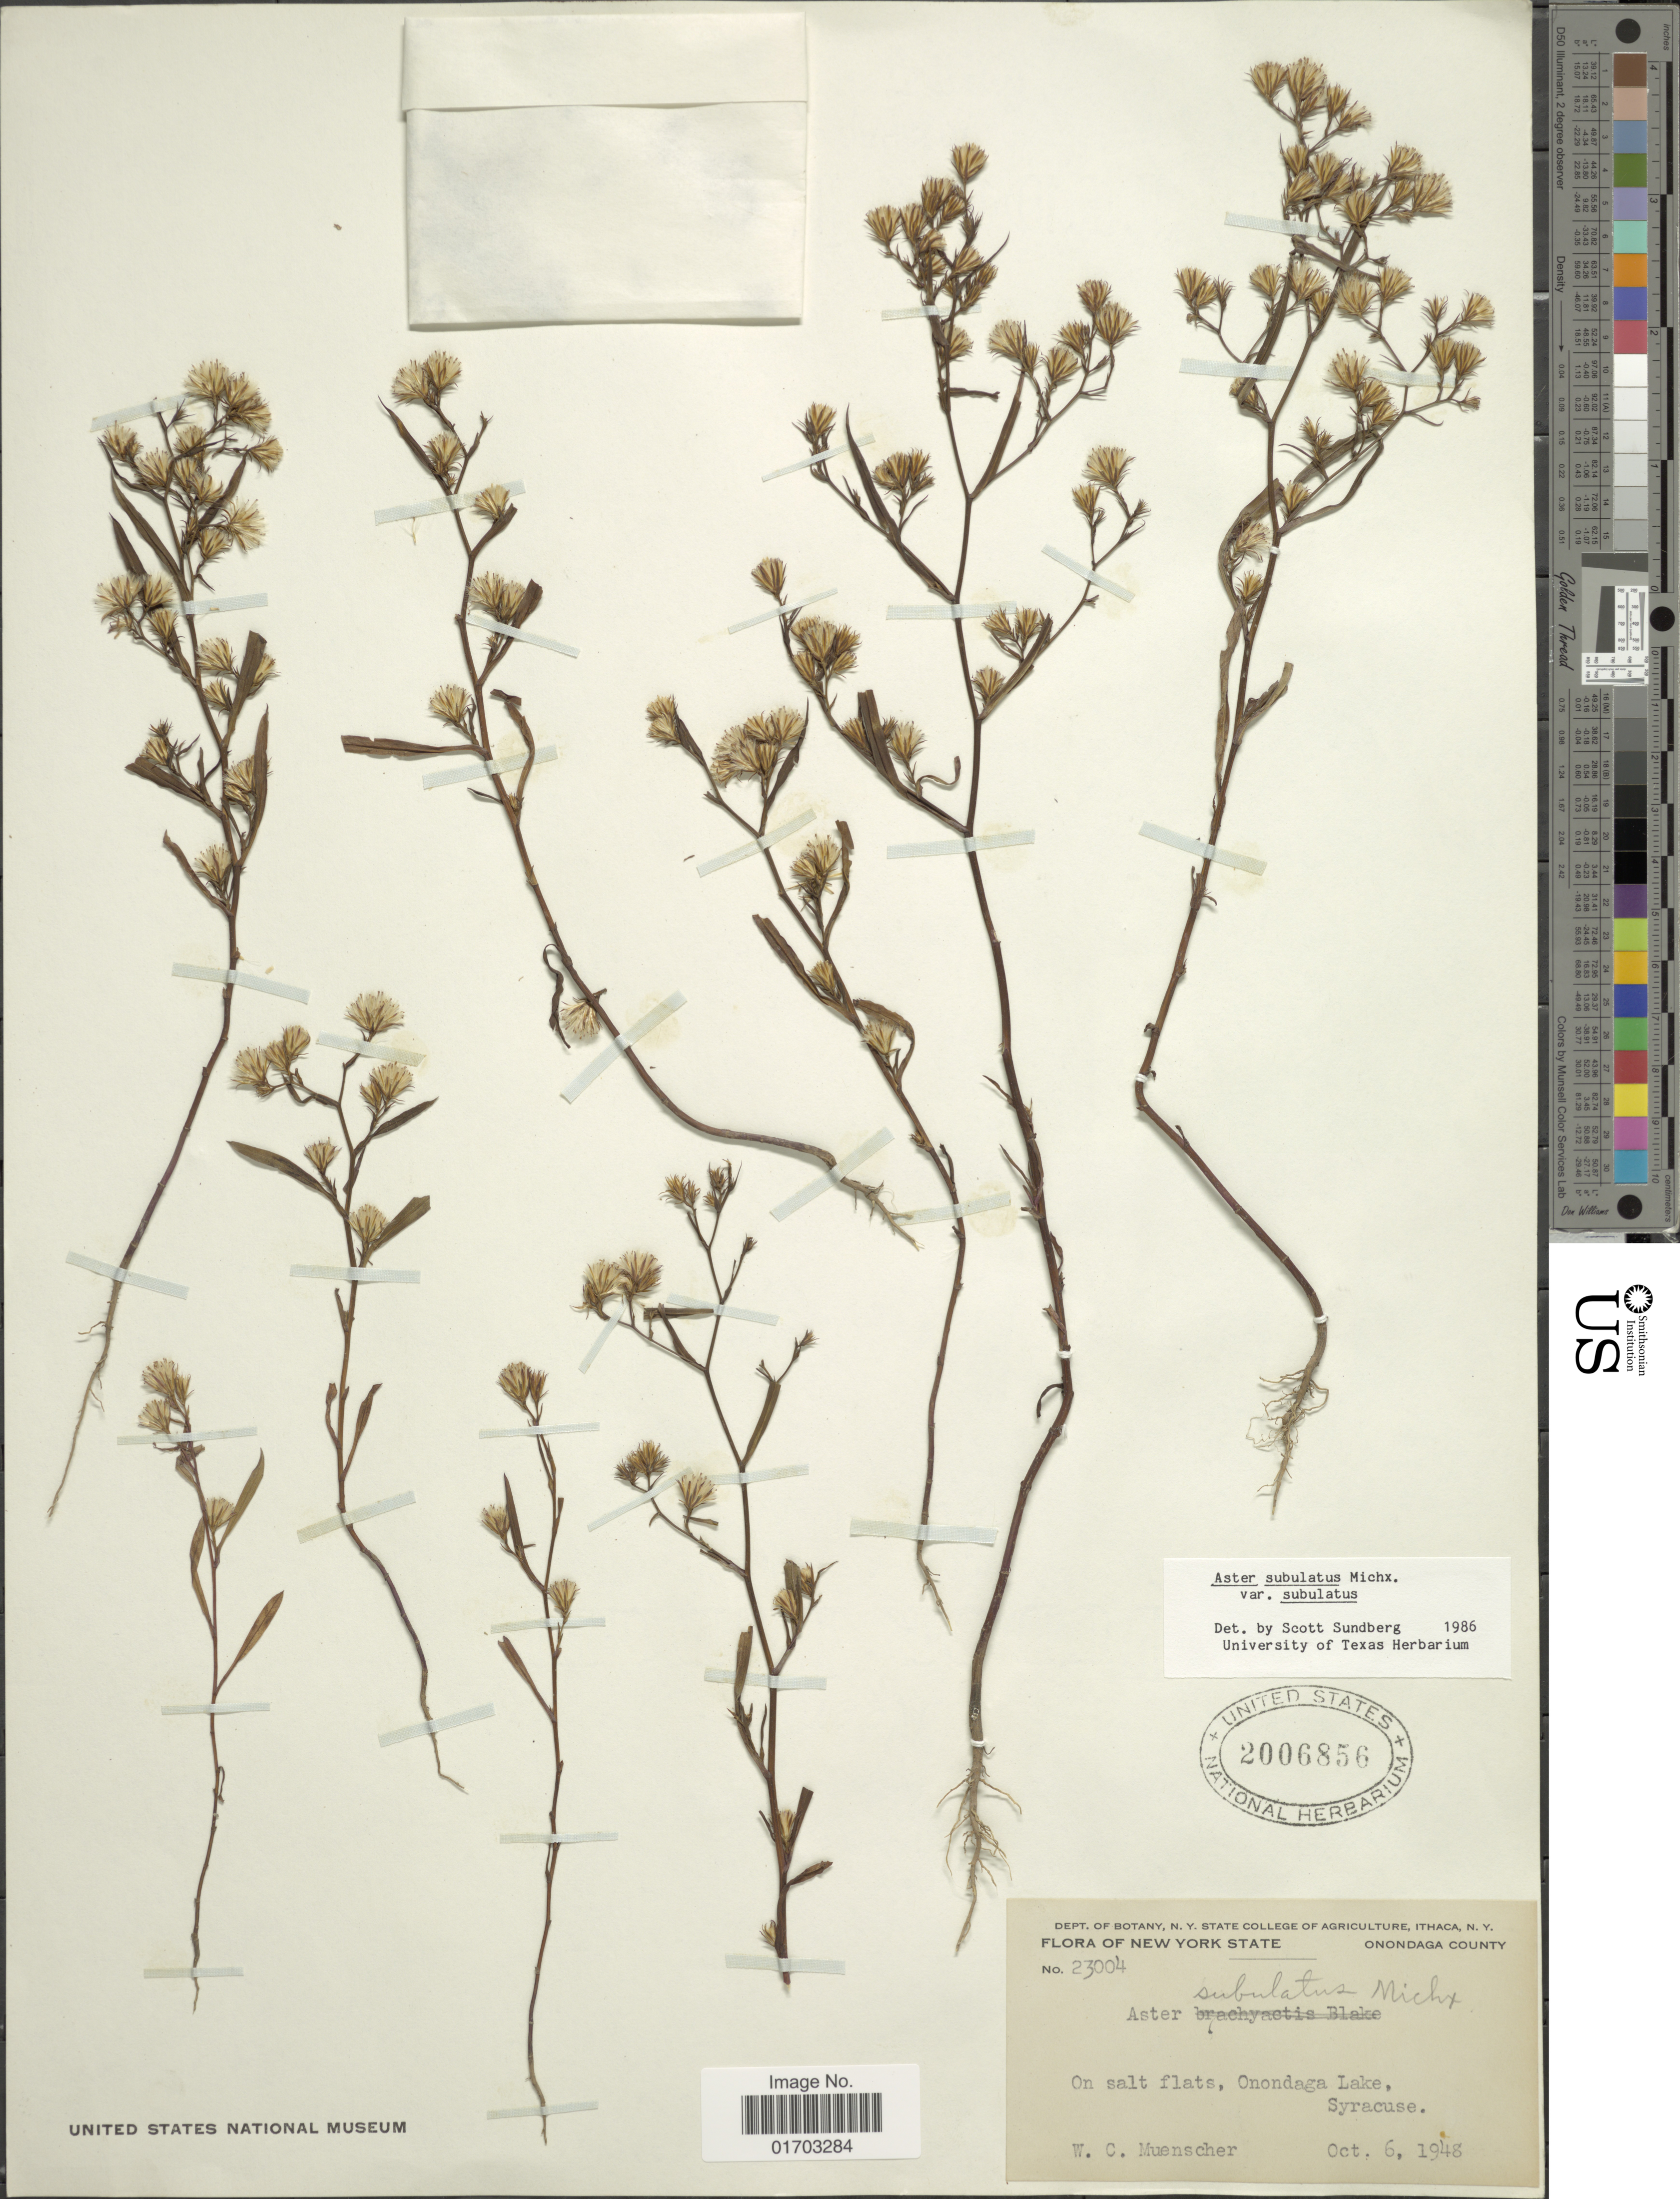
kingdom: Plantae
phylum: Tracheophyta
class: Magnoliopsida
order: Asterales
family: Asteraceae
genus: Symphyotrichum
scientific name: Symphyotrichum subulatum var. subulatum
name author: (Michx.) G.L. Nesom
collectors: W. Muenscher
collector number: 23004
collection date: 1948-10-06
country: United States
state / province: New York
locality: Onondaga County, on salt flats, Onondaga Lake.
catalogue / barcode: US 2006856